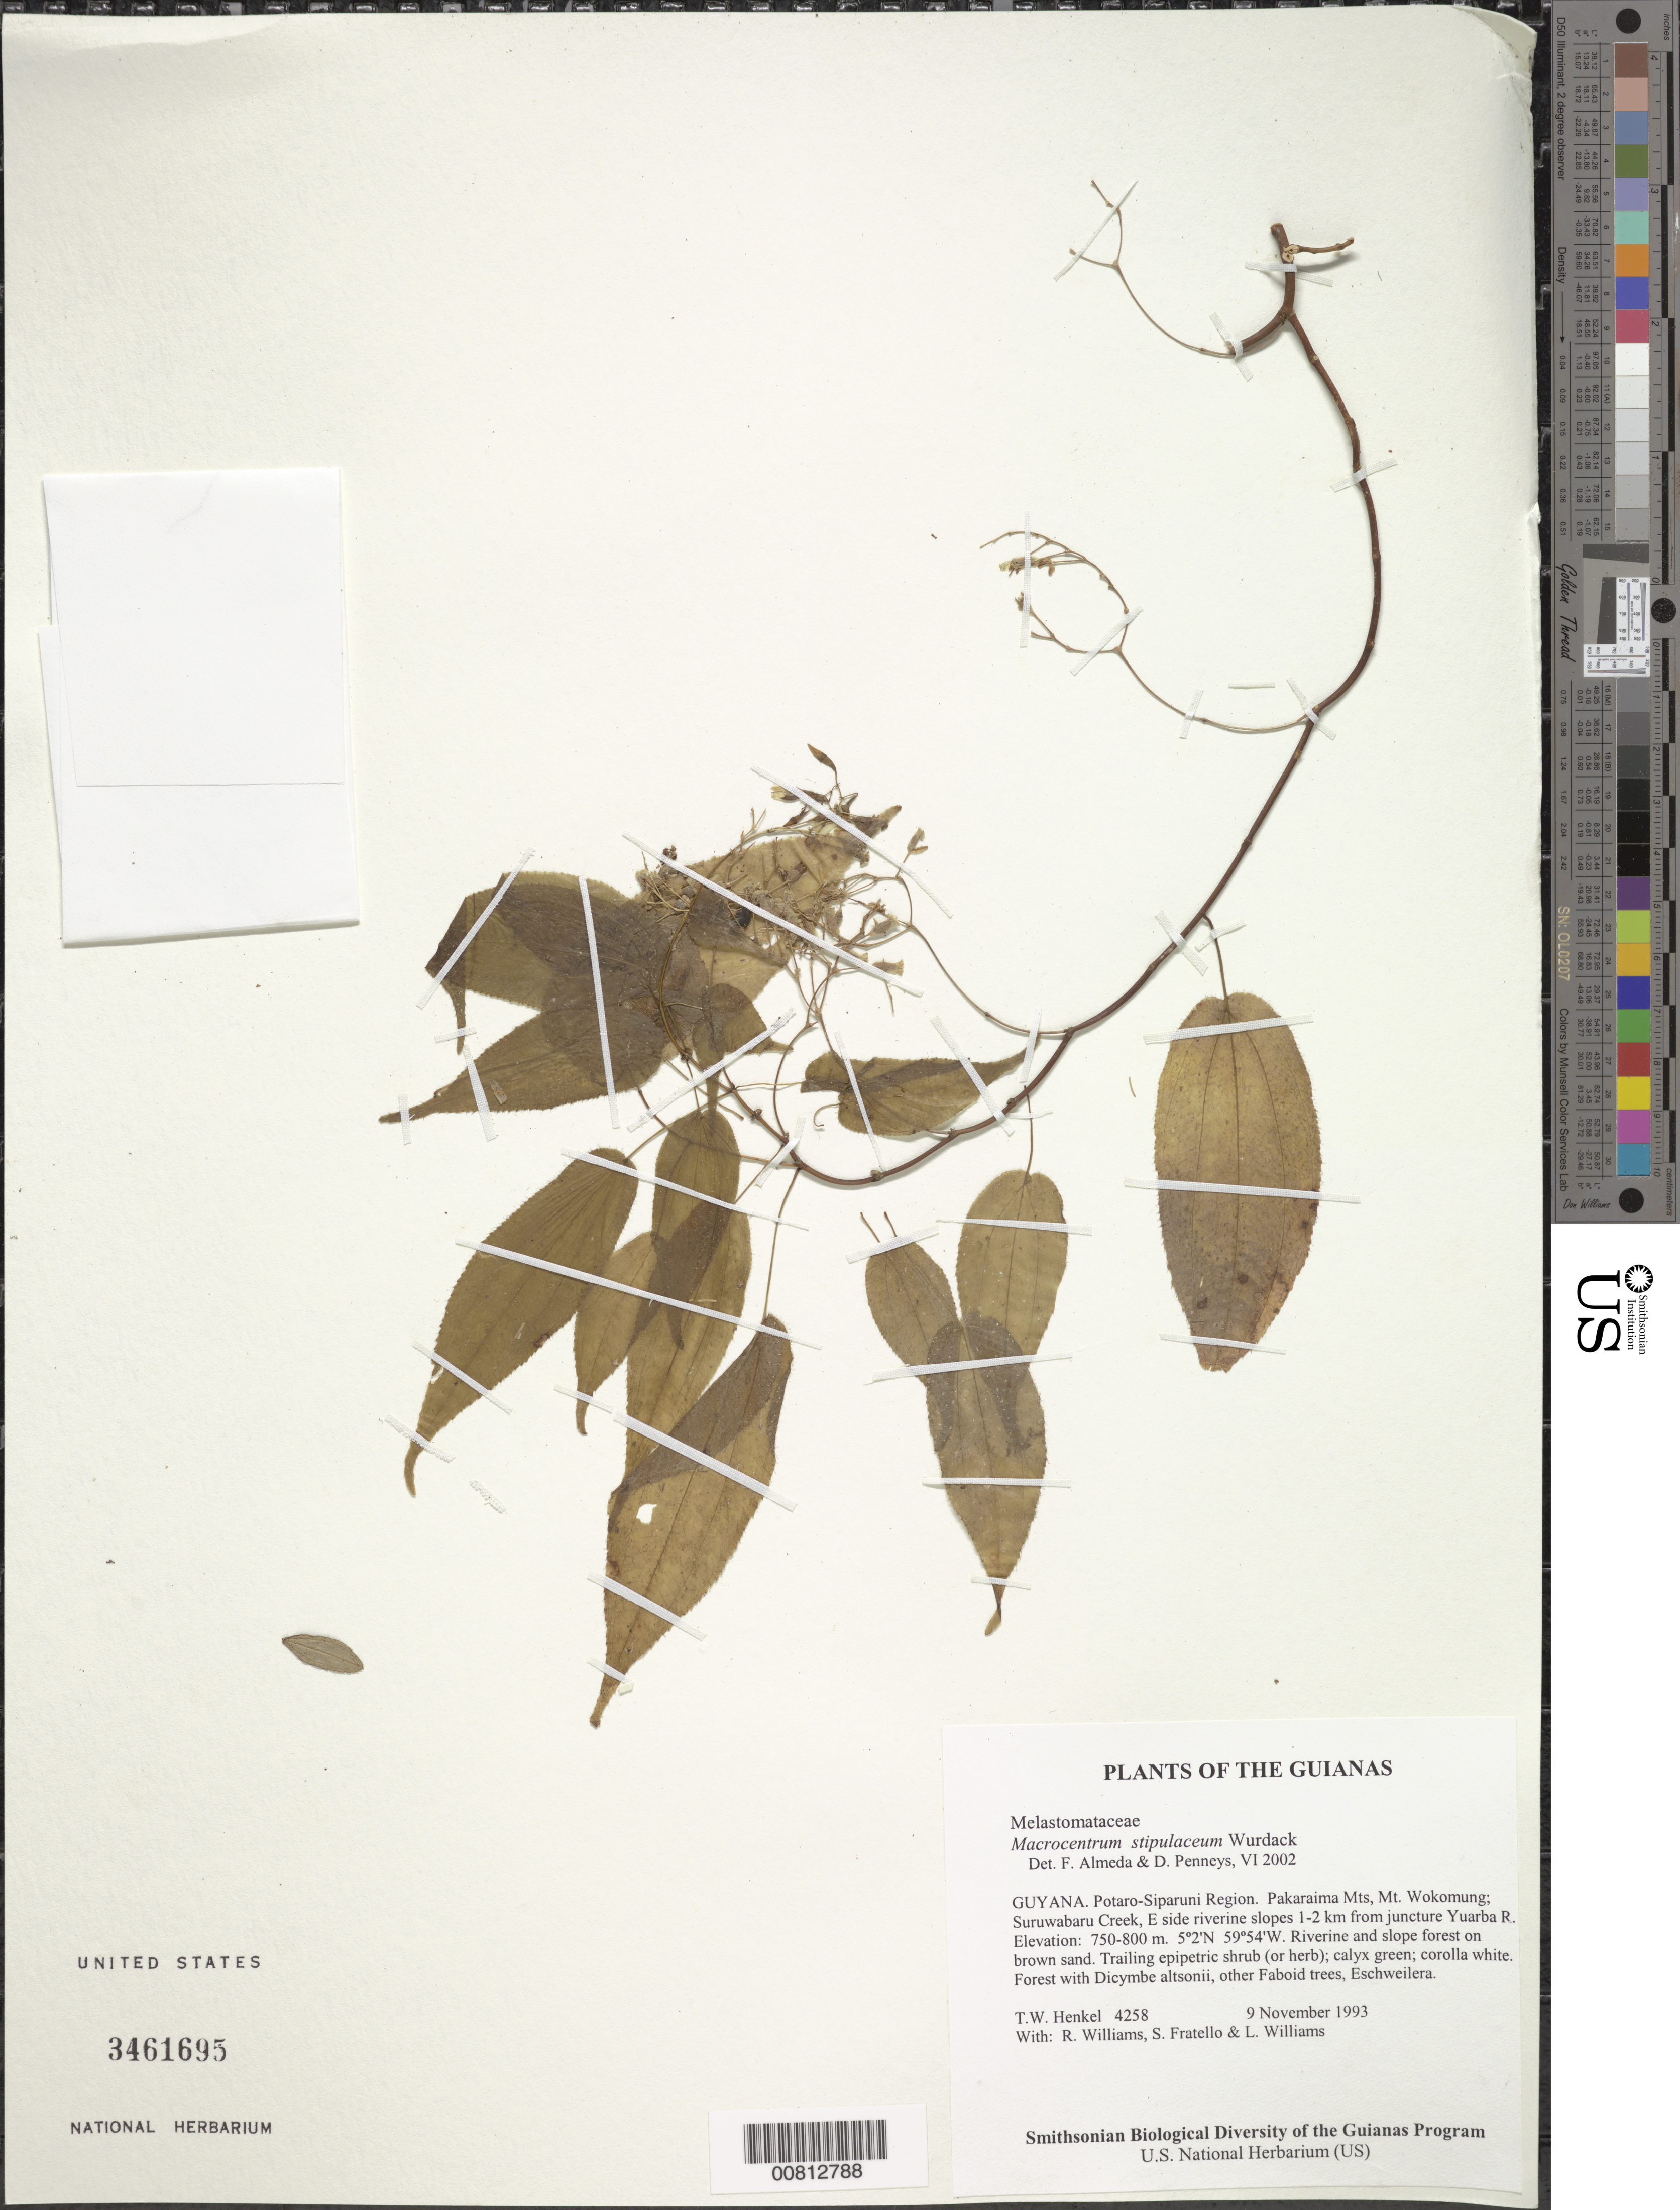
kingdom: Plantae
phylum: Tracheophyta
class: Magnoliopsida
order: Myrtales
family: Melastomataceae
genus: Macrocentrum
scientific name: Macrocentrum stipulaceum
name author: Wurdack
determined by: Almeda, F.; Penneys, D. S.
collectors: T. Henkel, R. Williams, S. Fratello & L. Williams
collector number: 4258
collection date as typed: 9 November 1993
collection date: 1993-11-09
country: Guyana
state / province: Potaro-Siparuni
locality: Pakaraima Mts, Mt. Wokomung; Suruwabaru Creek, E side riverine slopes 1-2 km from juncture Yuarba R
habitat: Riverine and slope forest on brown sand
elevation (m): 750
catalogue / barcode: US 3461695